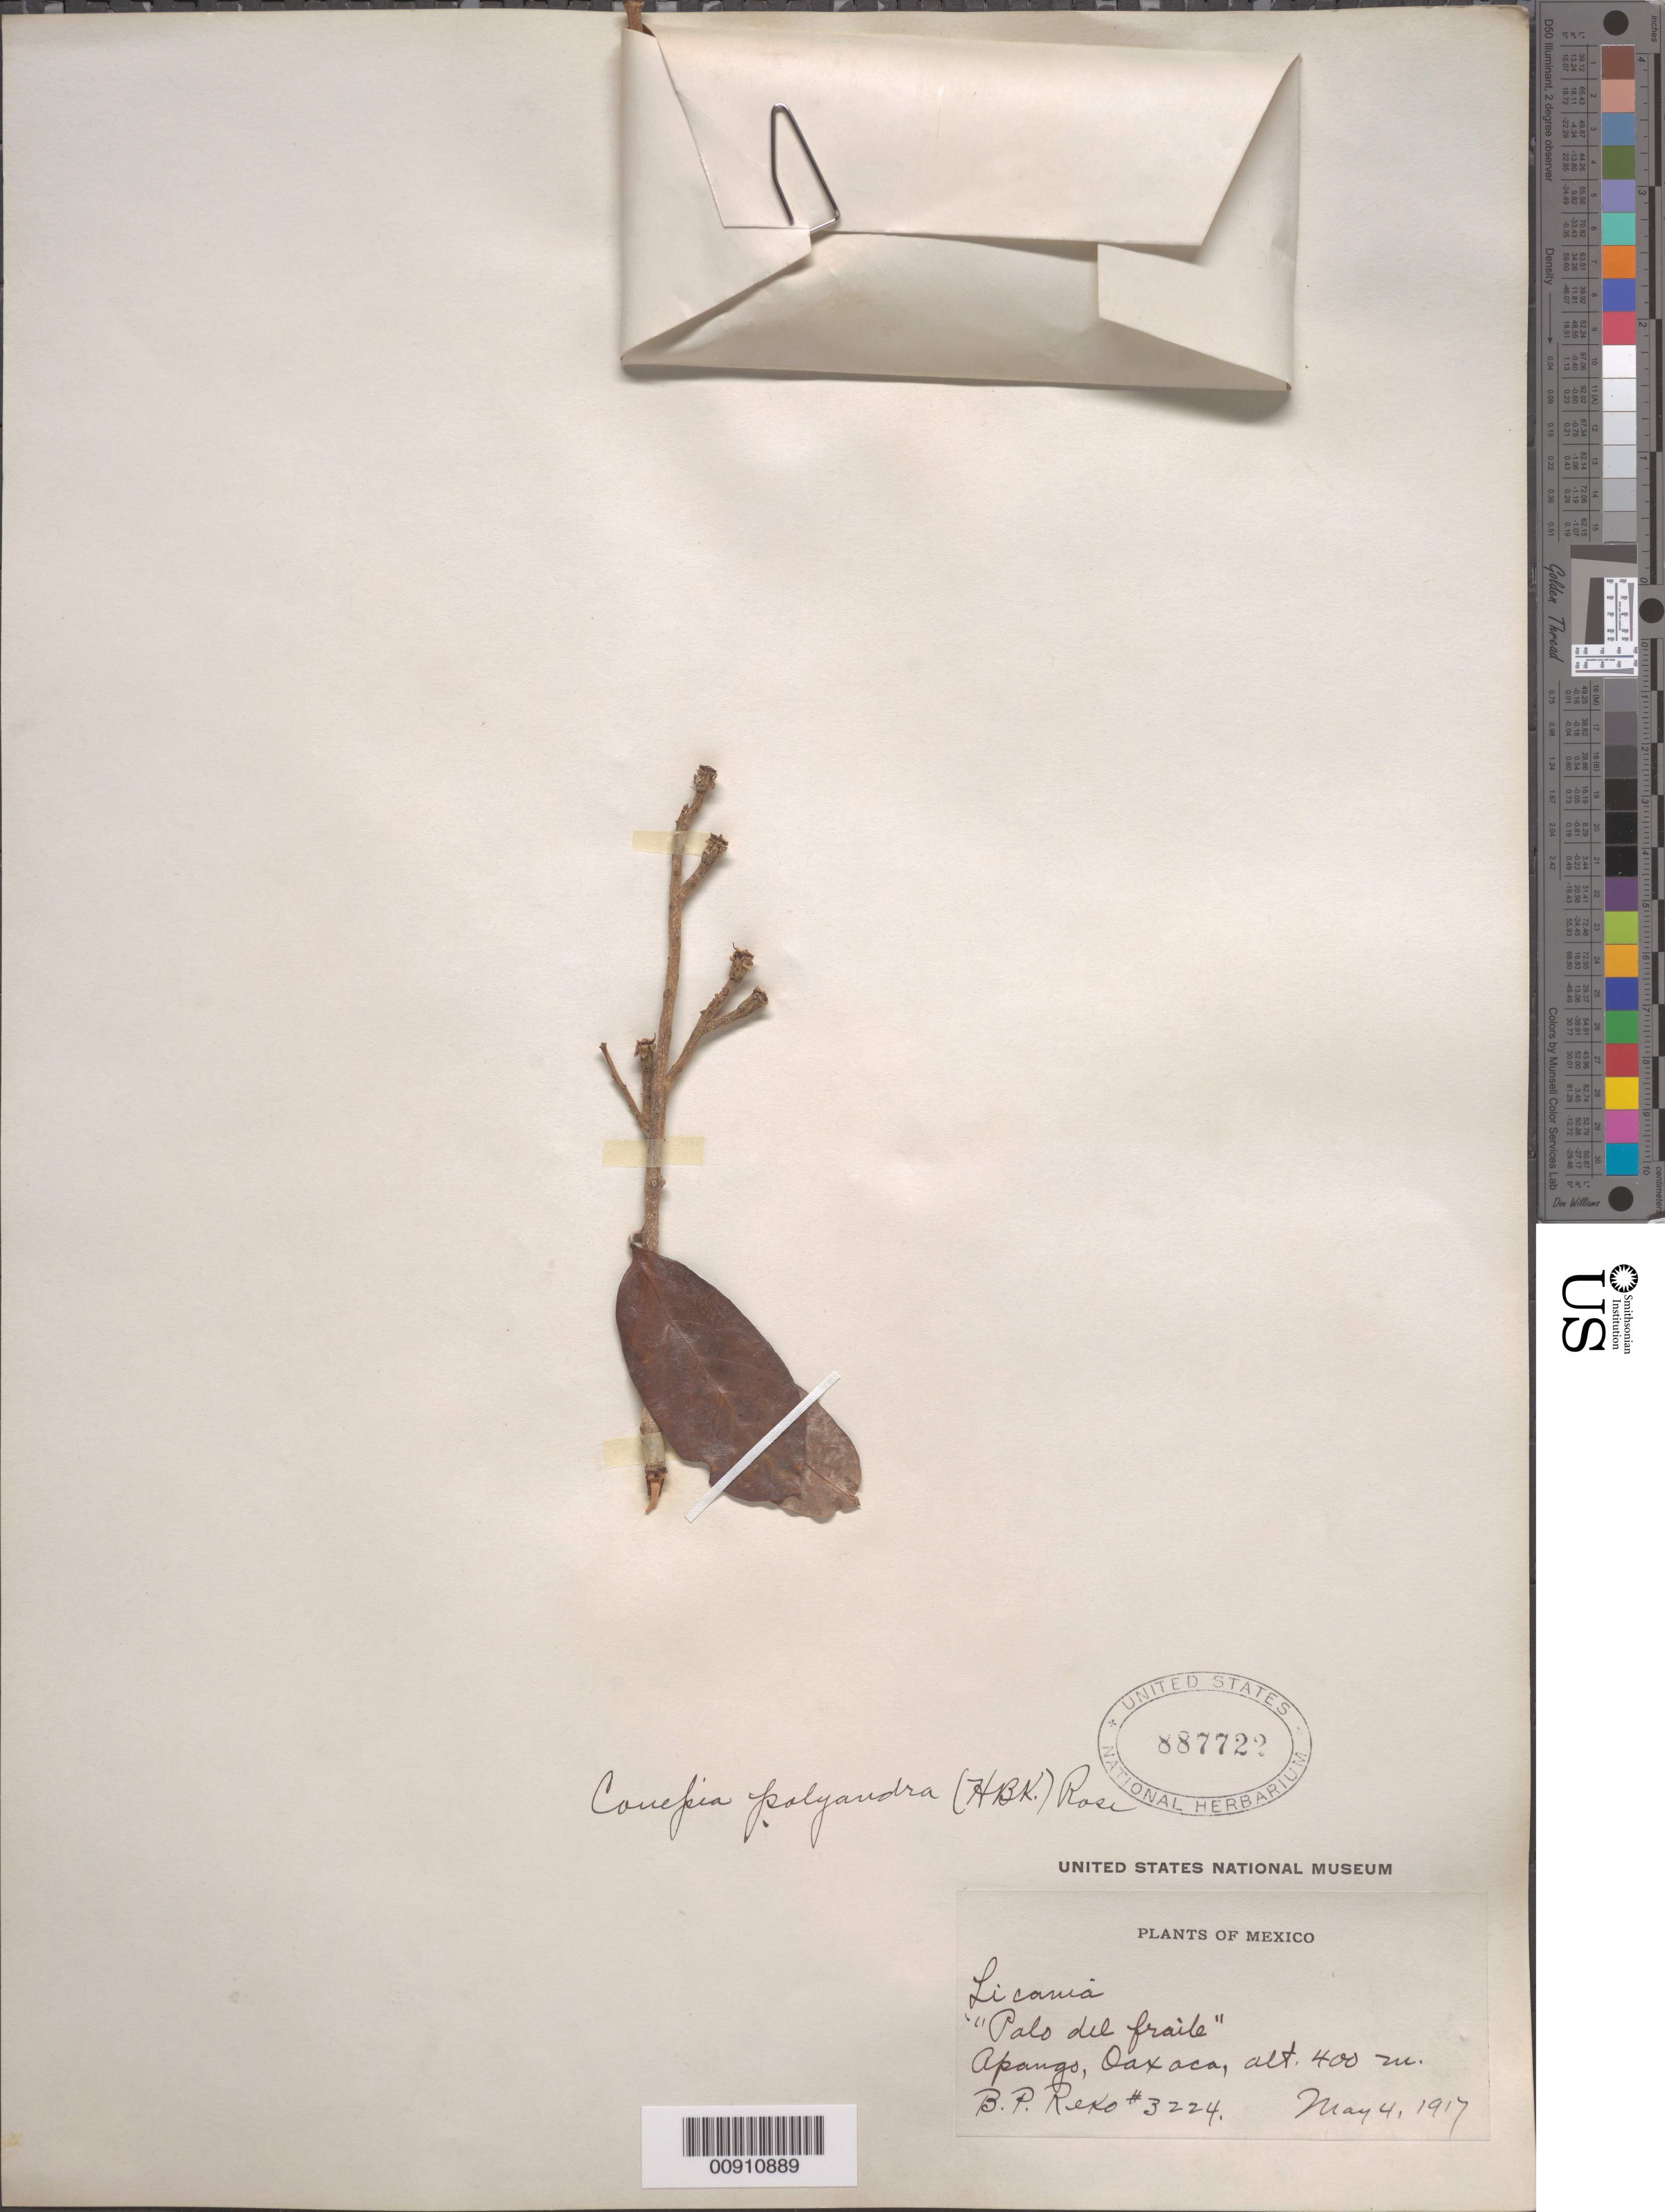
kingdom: Plantae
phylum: Tracheophyta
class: Magnoliopsida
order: Malpighiales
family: Chrysobalanaceae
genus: Couepia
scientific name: Couepia polyandra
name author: (Kunth) Rose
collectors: B. P. Reko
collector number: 3224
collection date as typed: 04 May 1917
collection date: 1917-05-04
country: Mexico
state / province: Oaxaca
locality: Apango, Oaxaca.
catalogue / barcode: US 887722